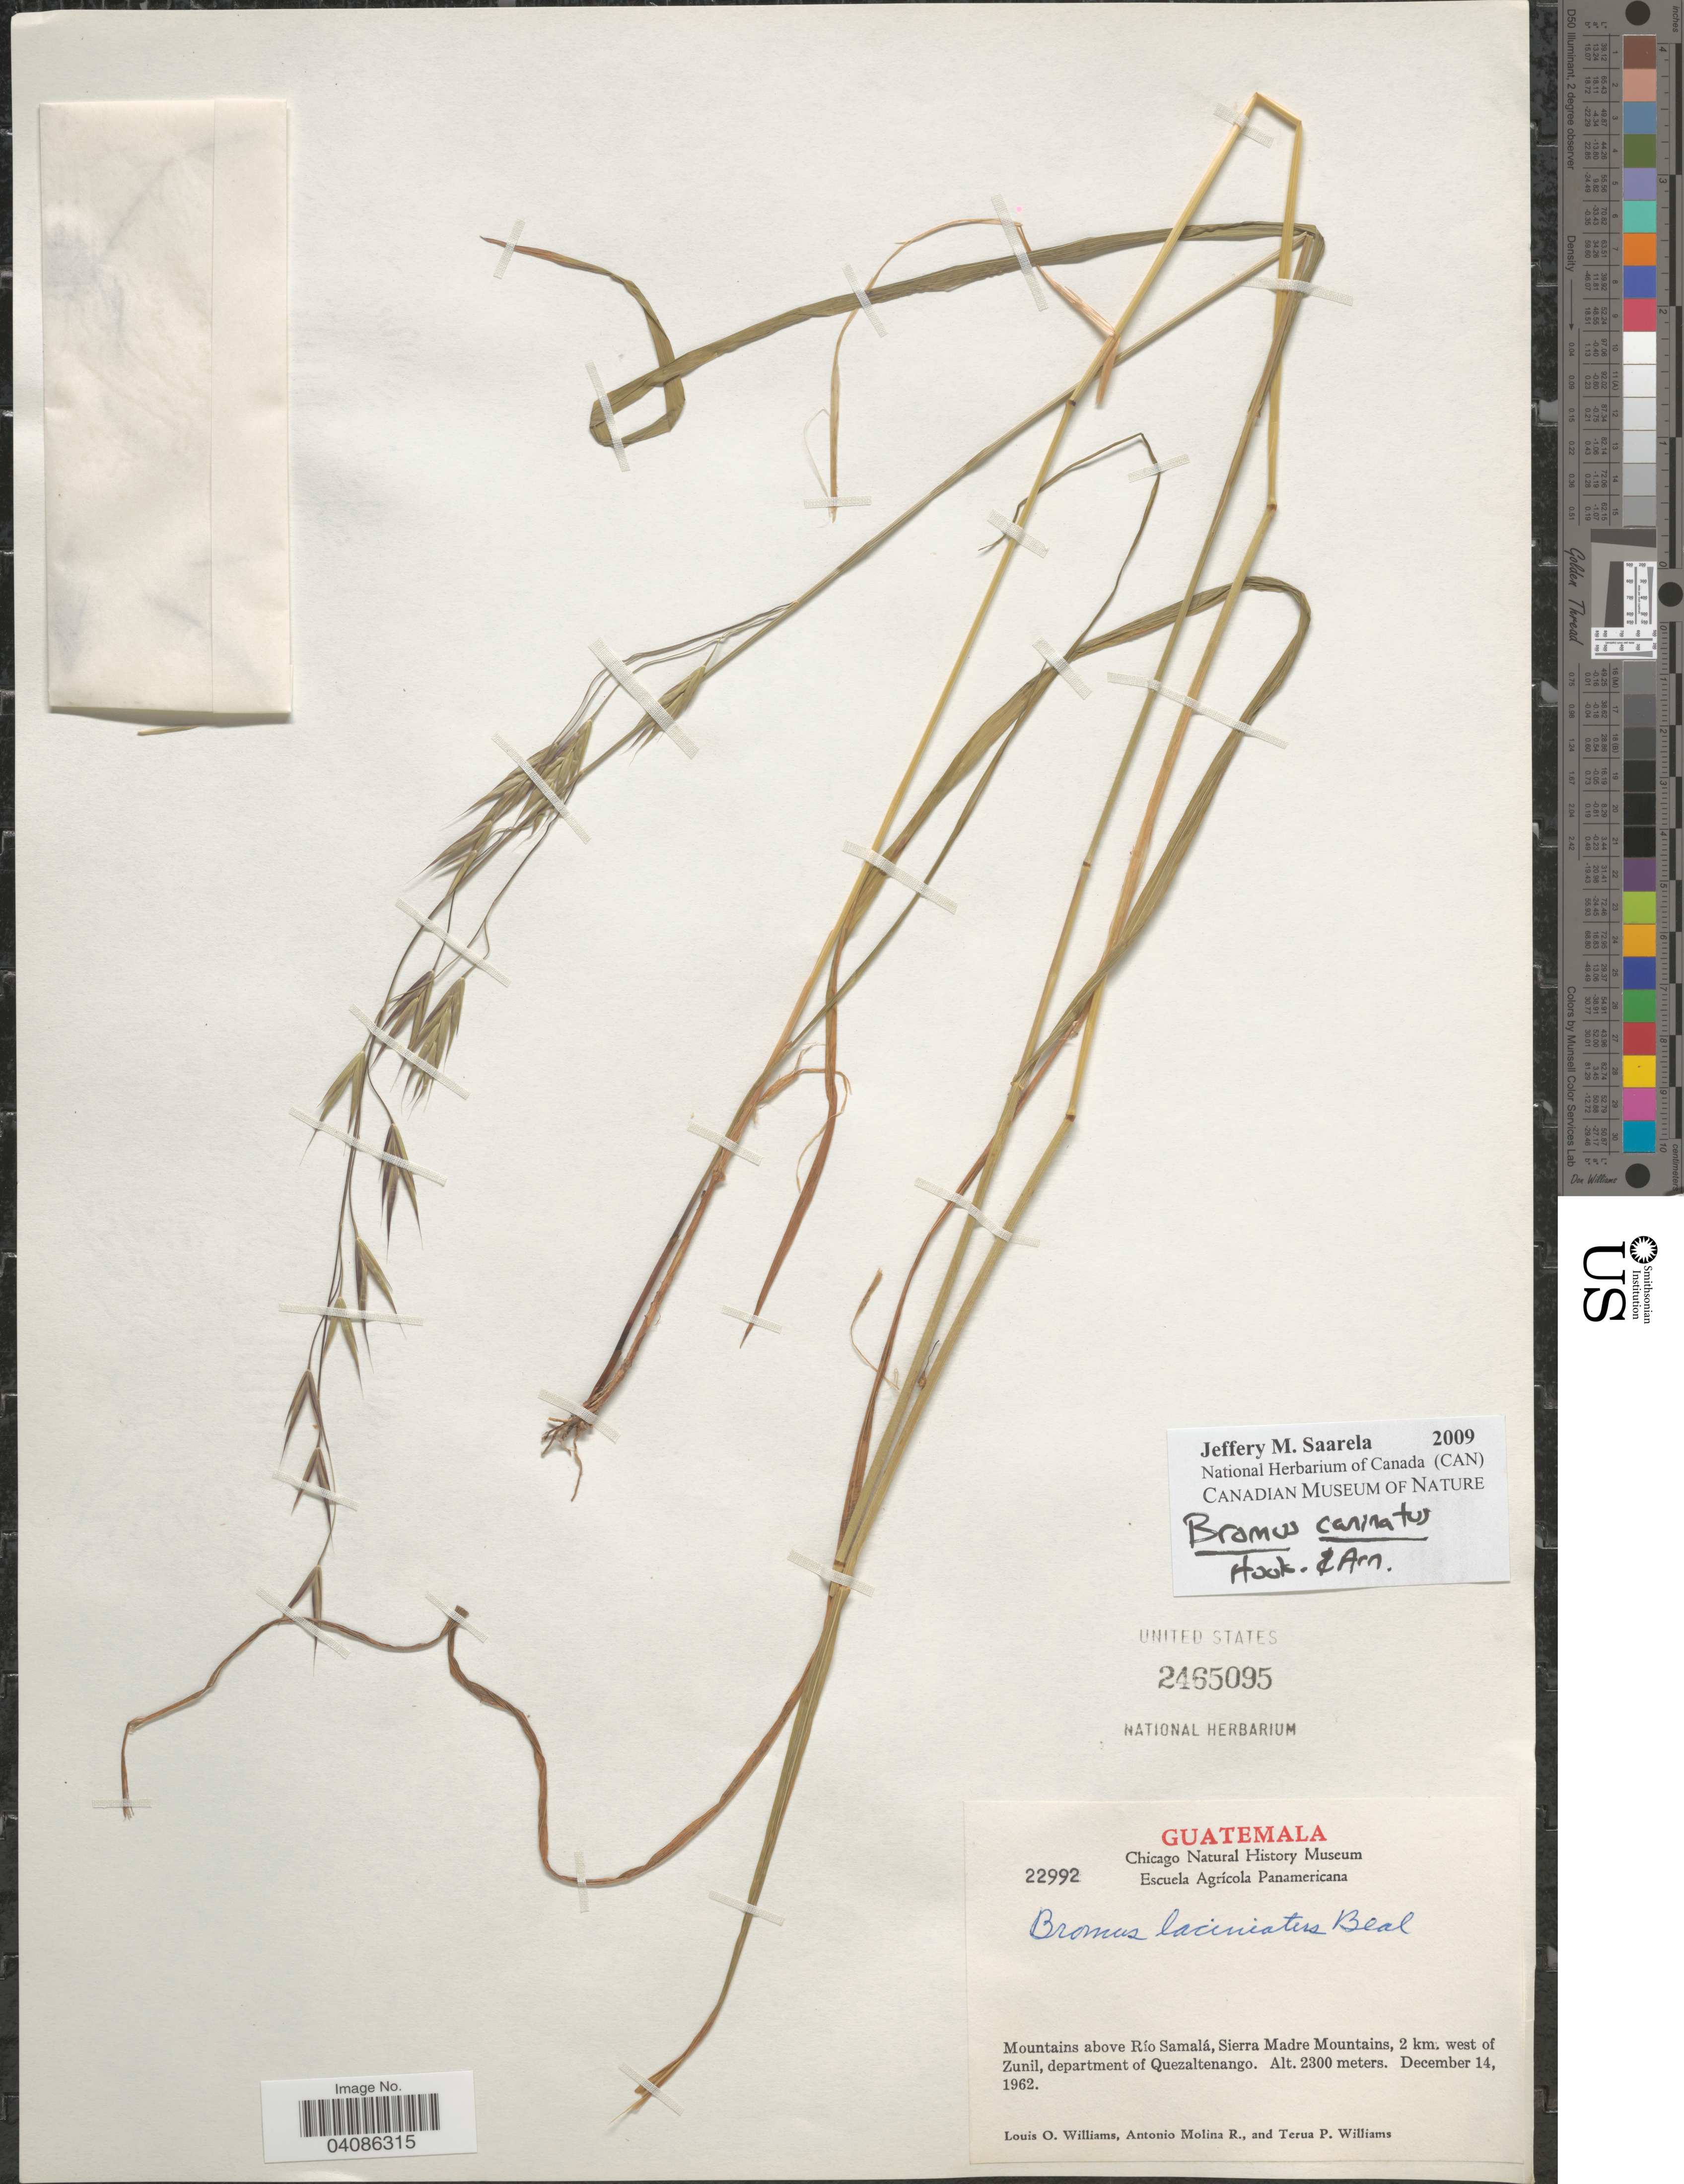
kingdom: Plantae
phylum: Tracheophyta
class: Liliopsida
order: Poales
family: Poaceae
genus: Bromus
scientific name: Bromus carinatus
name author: Hook. & Arn.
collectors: L. O. Williams, A. Molina R. & T. P. Williams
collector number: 22992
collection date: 1962-12-14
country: Guatemala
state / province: Quetzaltenango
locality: Mountains above Río Samalá, Sierra Made Mountains, 2 km. west of Zunil, department of Quezaltenango.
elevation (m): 2300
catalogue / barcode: US 2465095